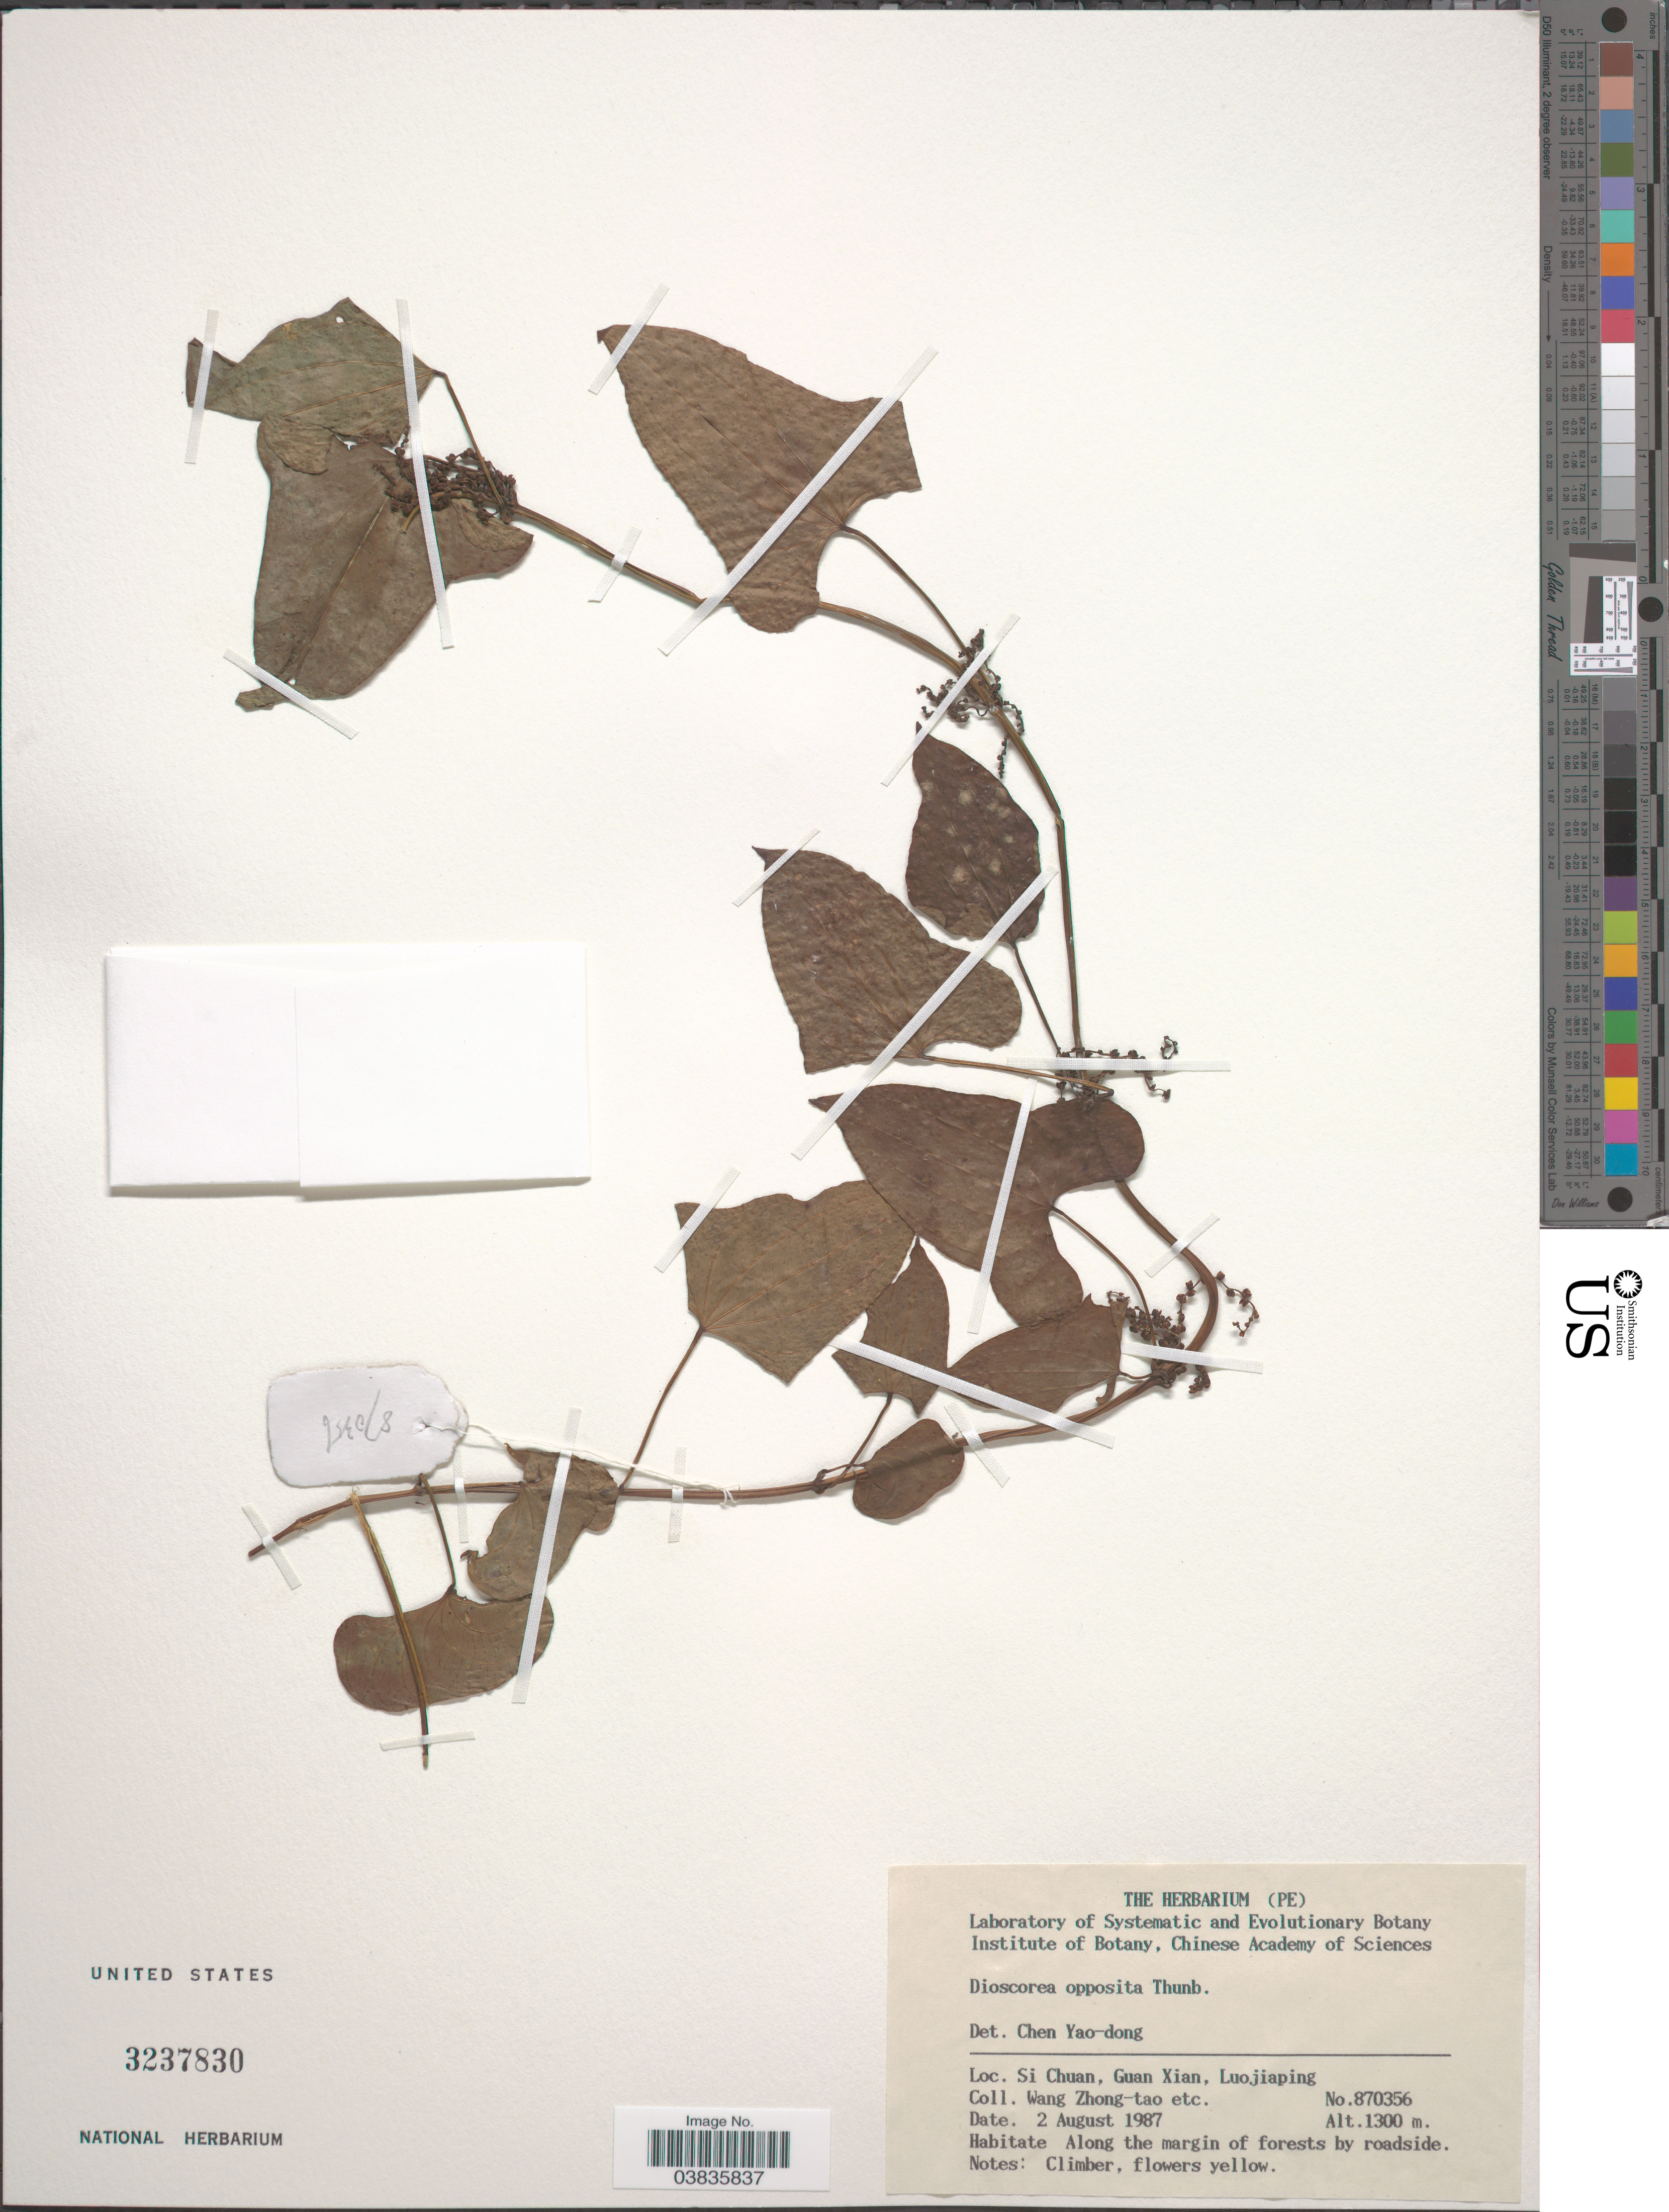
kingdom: Plantae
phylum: Tracheophyta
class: Liliopsida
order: Dioscoreales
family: Dioscoreaceae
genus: Dioscorea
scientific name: Dioscorea opposita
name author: Thunb.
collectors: W. Zhong-Tao & et al.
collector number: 870356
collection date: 1987-08-02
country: China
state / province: Sichuan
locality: Si Chuan, Guan Xian, Luojiaping.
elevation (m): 1300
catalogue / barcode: US 3237830